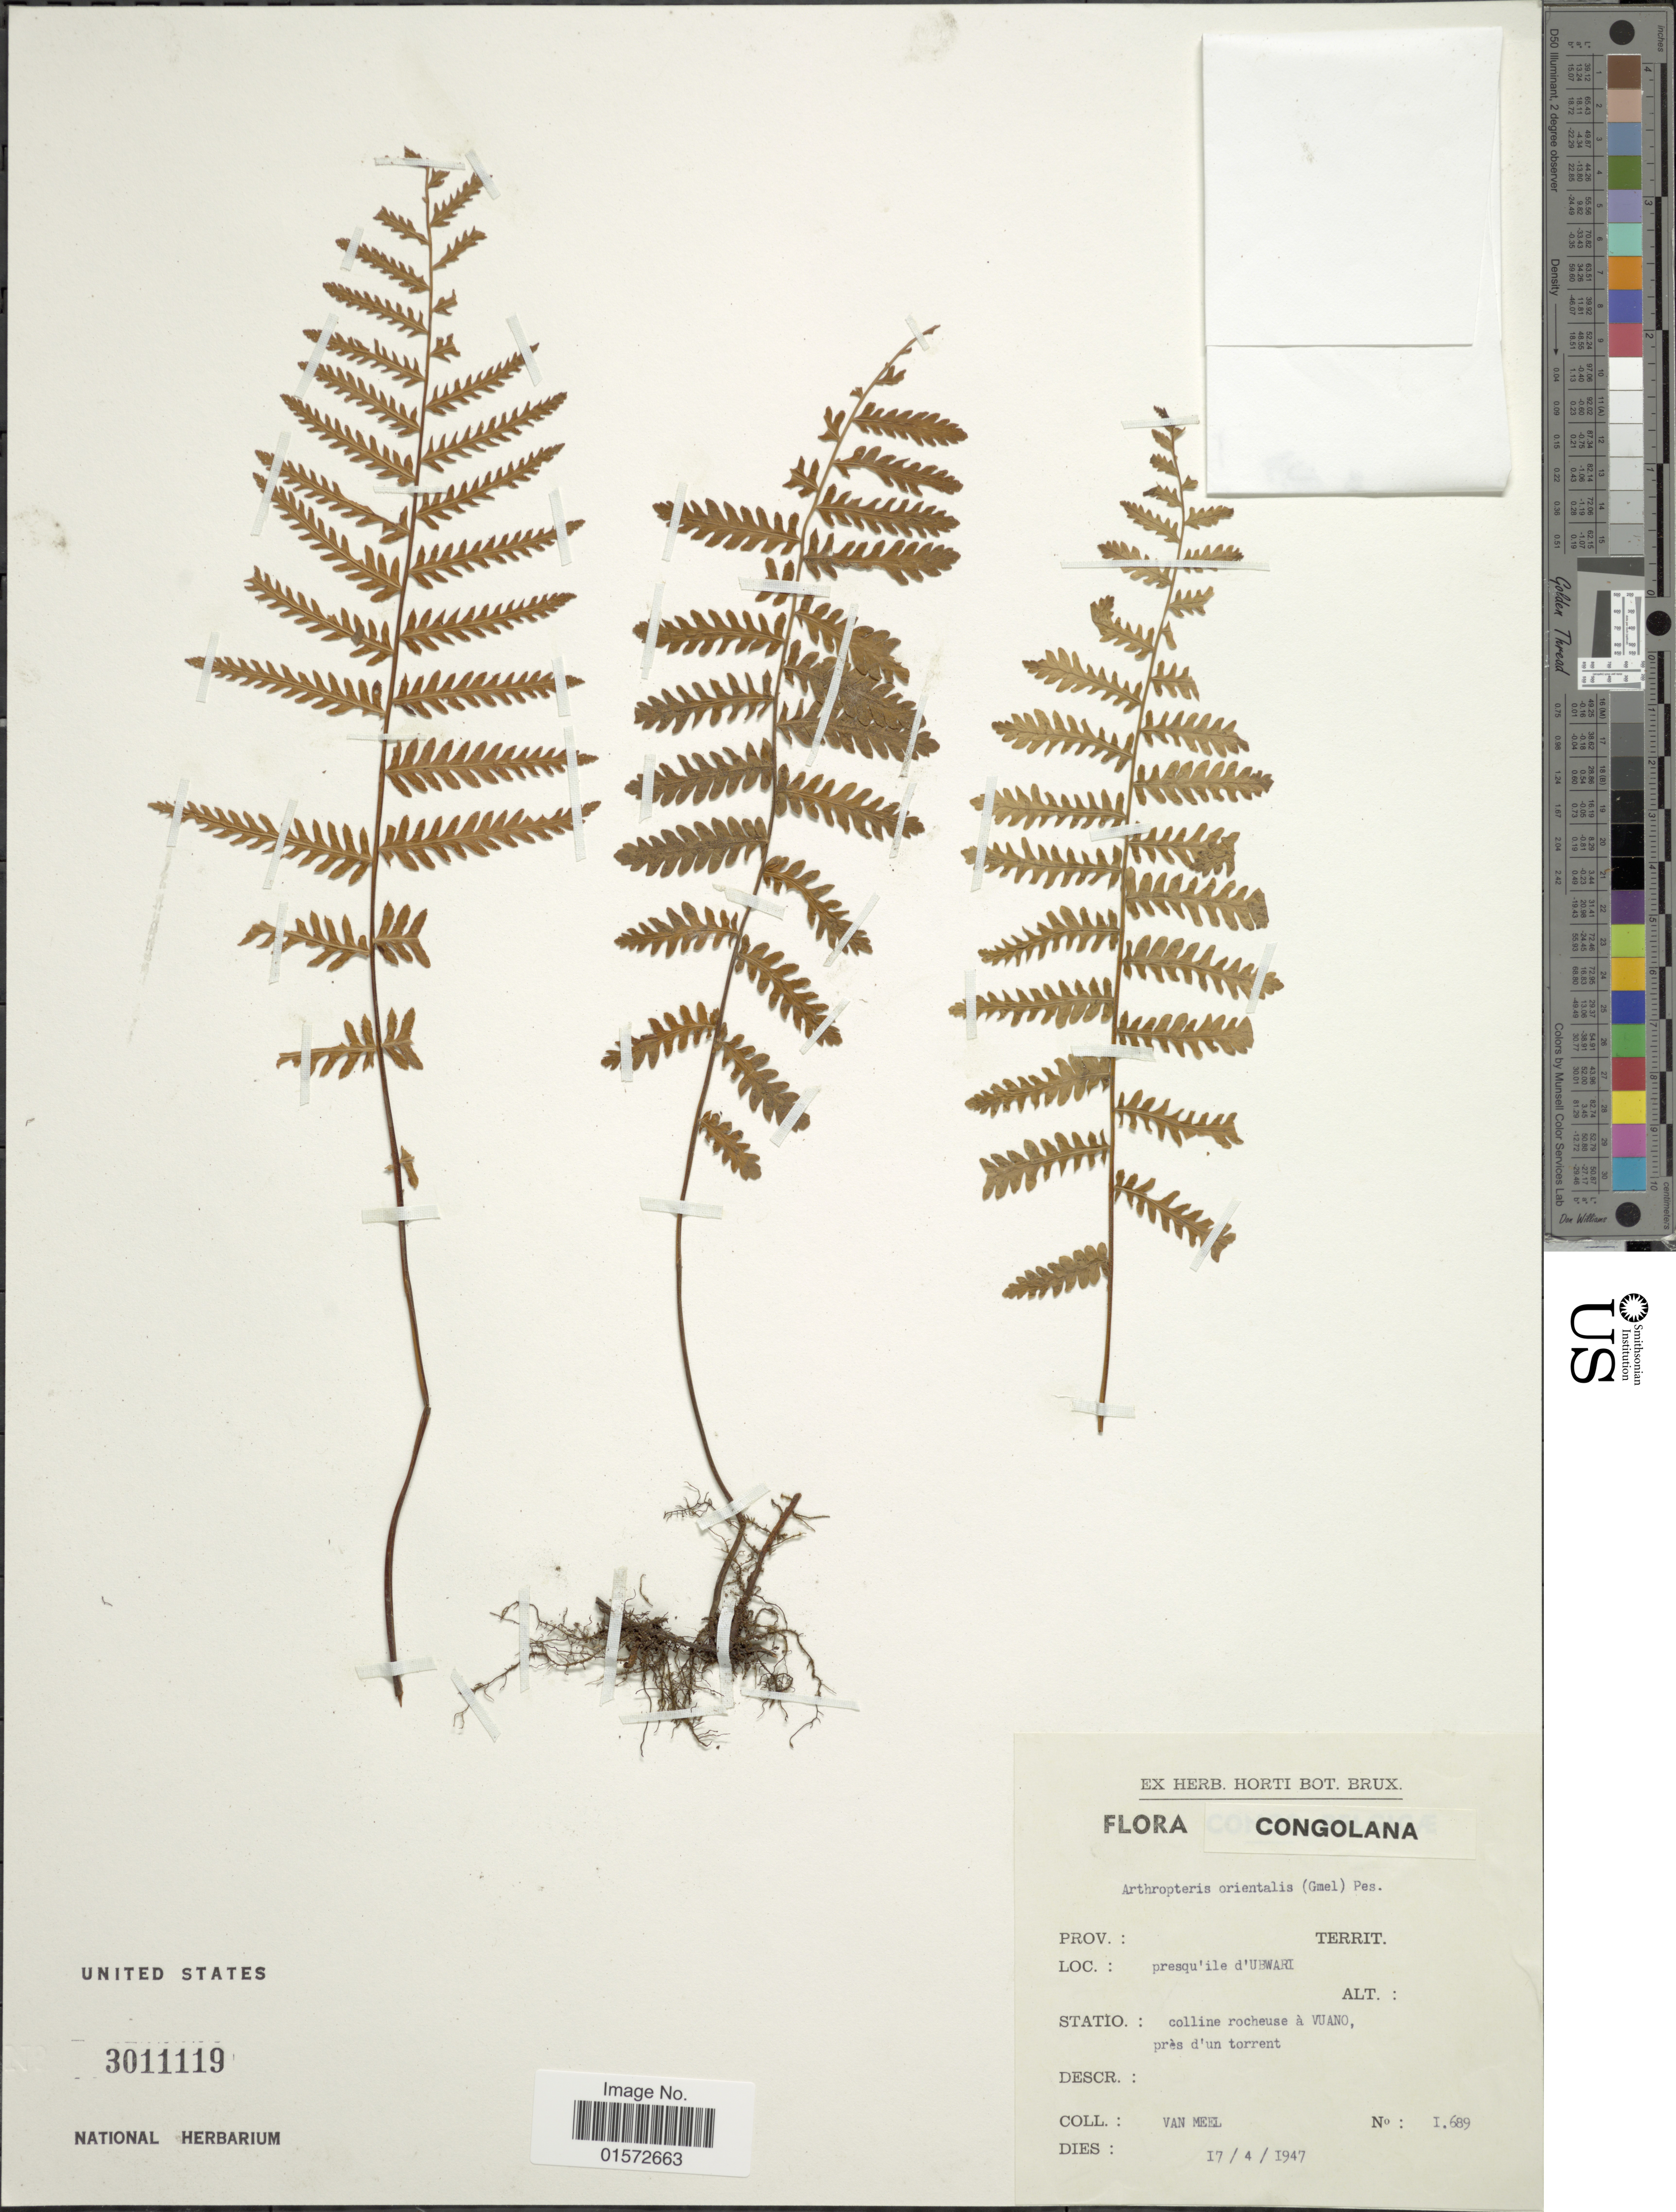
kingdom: Plantae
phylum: Tracheophyta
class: Polypodiopsida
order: Polypodiales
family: Tectariaceae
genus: Arthropteris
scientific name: Arthropteris orientalis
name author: (J.F. Gmel.) Posth.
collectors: Van Meel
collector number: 1689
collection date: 1947-04-17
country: Congo, Democratic Republic of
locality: Presu' ile d' Ubwari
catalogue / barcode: US 3011119